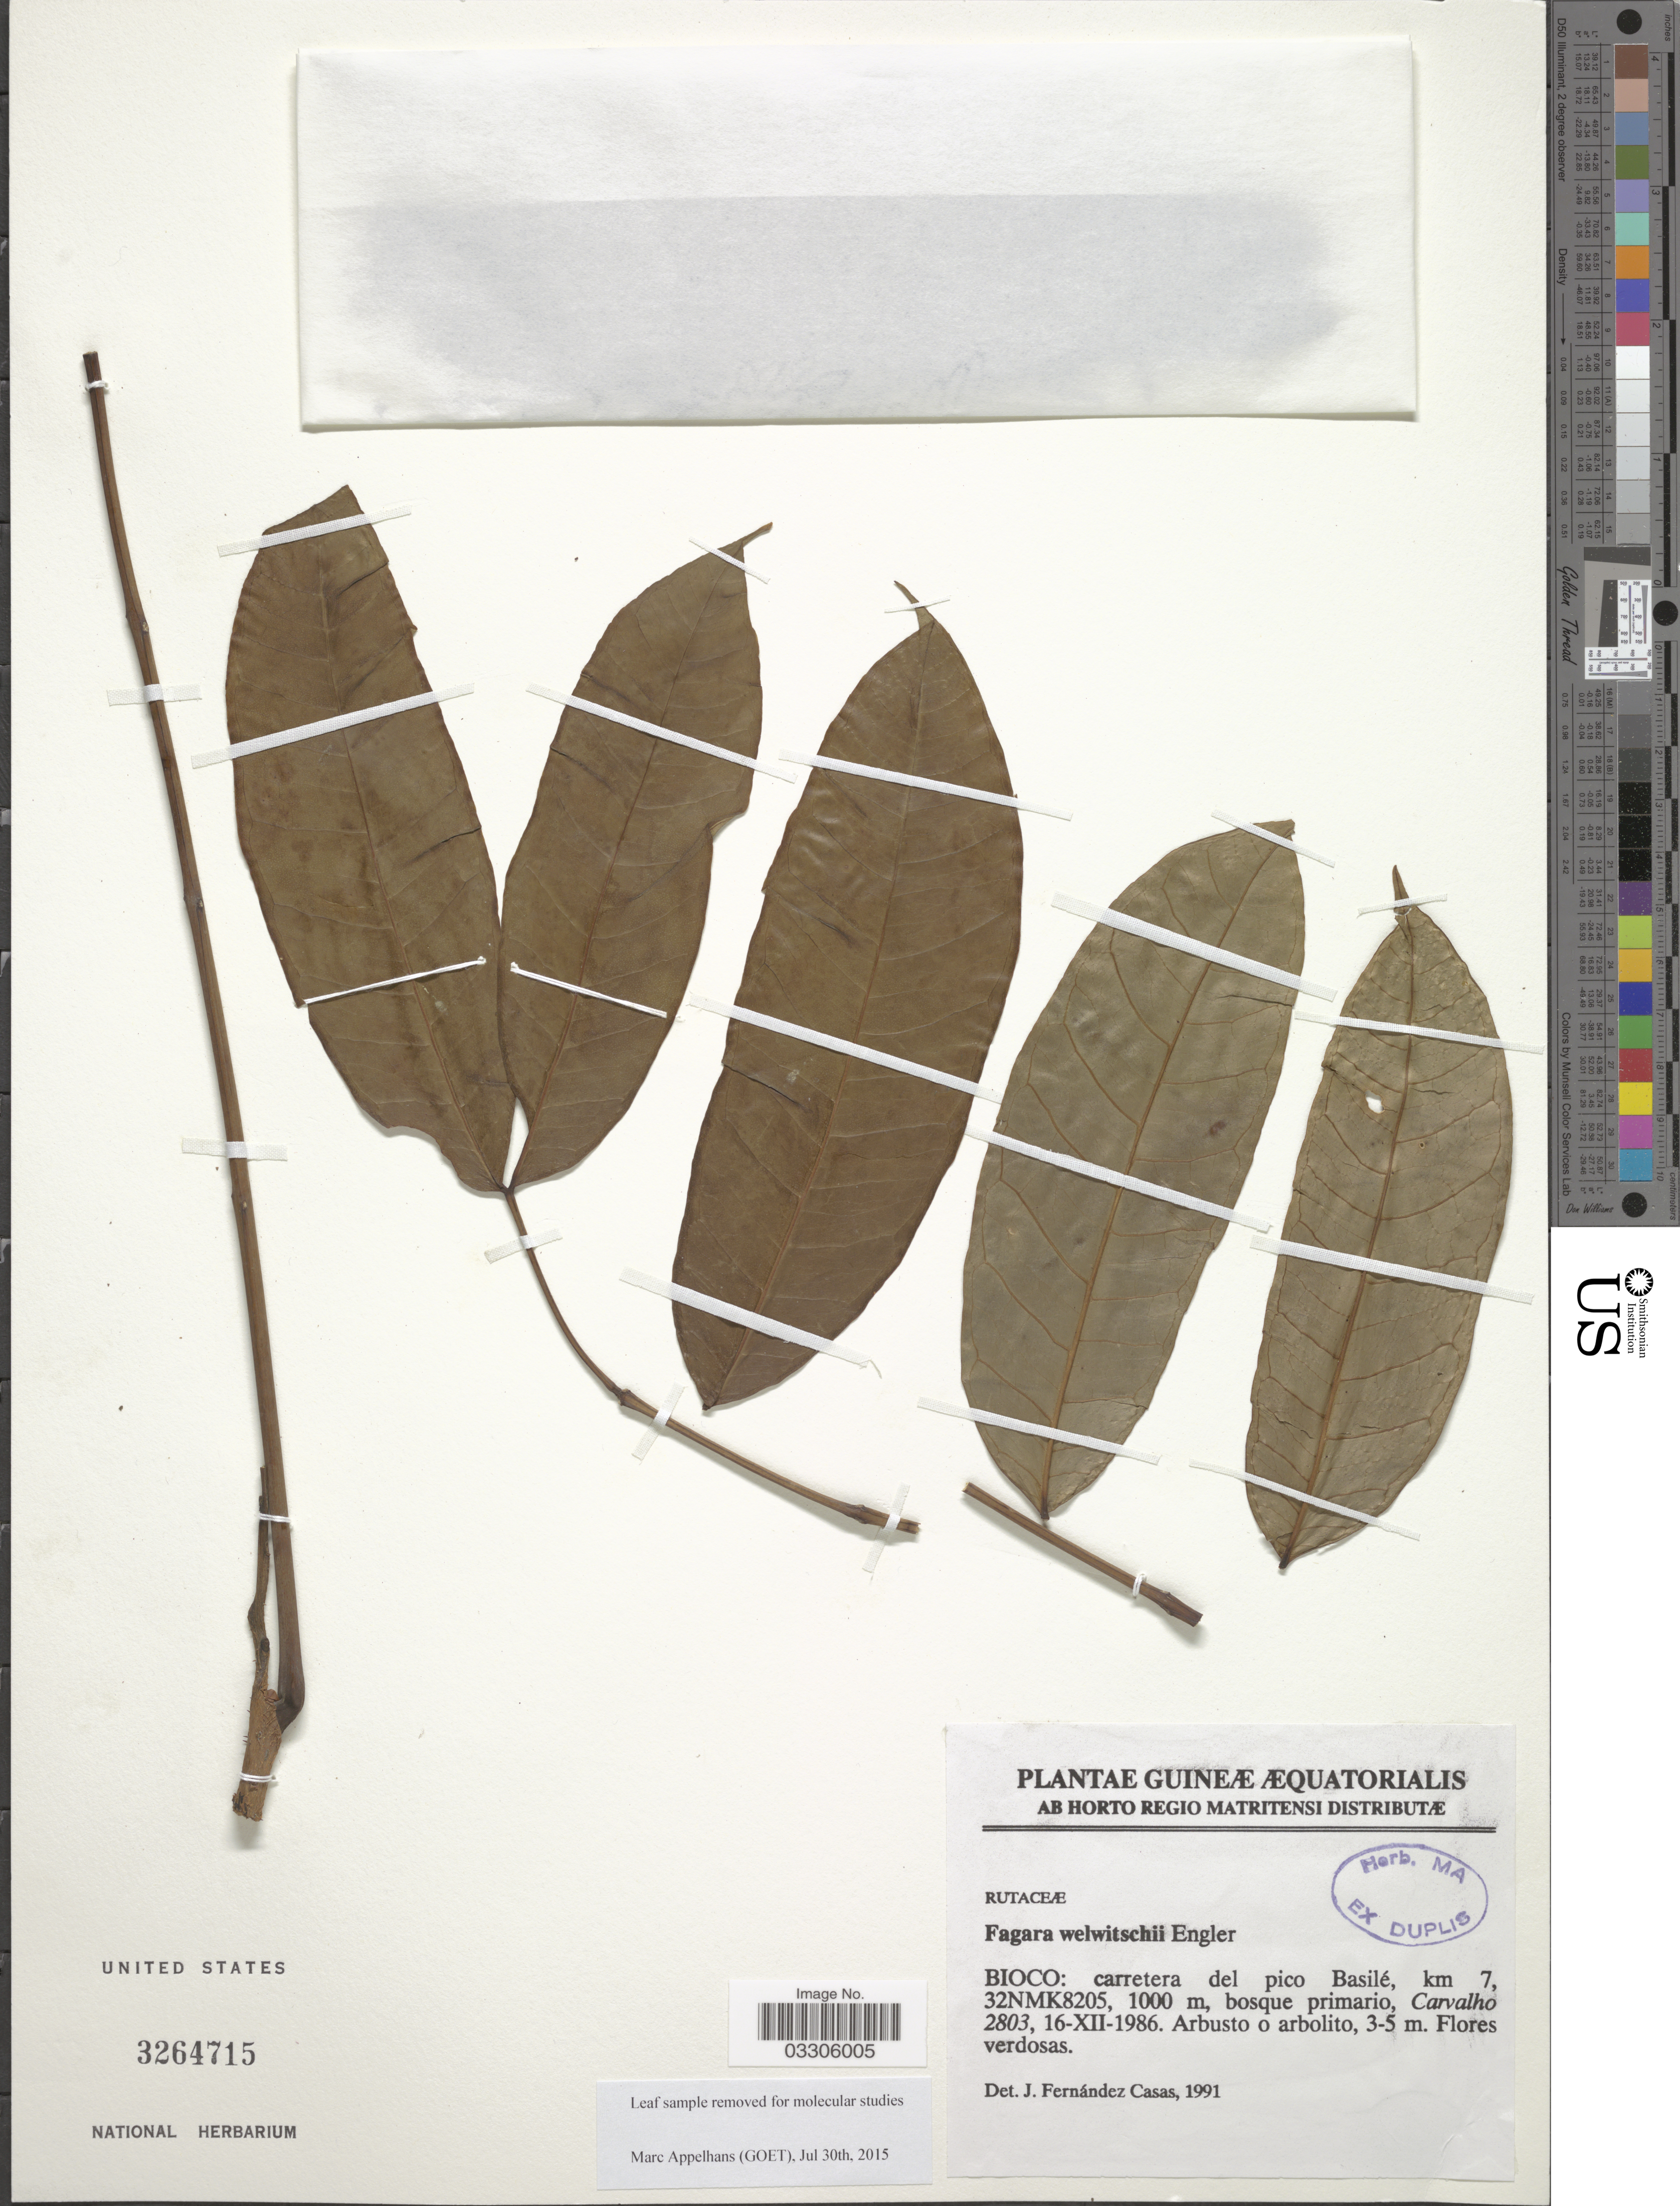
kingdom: Plantae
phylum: Tracheophyta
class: Magnoliopsida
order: Sapindales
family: Rutaceae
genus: Zanthoxylum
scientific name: Zanthoxylum rubescens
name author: Planch. ex Hook.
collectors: Carvalho, --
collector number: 2803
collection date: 1986-12-16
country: Equatorial Guinea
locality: Guineæ Æquatorialis, Bioco: carretera del pico Basilé, km 7, 32NMK8205.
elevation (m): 1000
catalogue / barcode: US 3264715